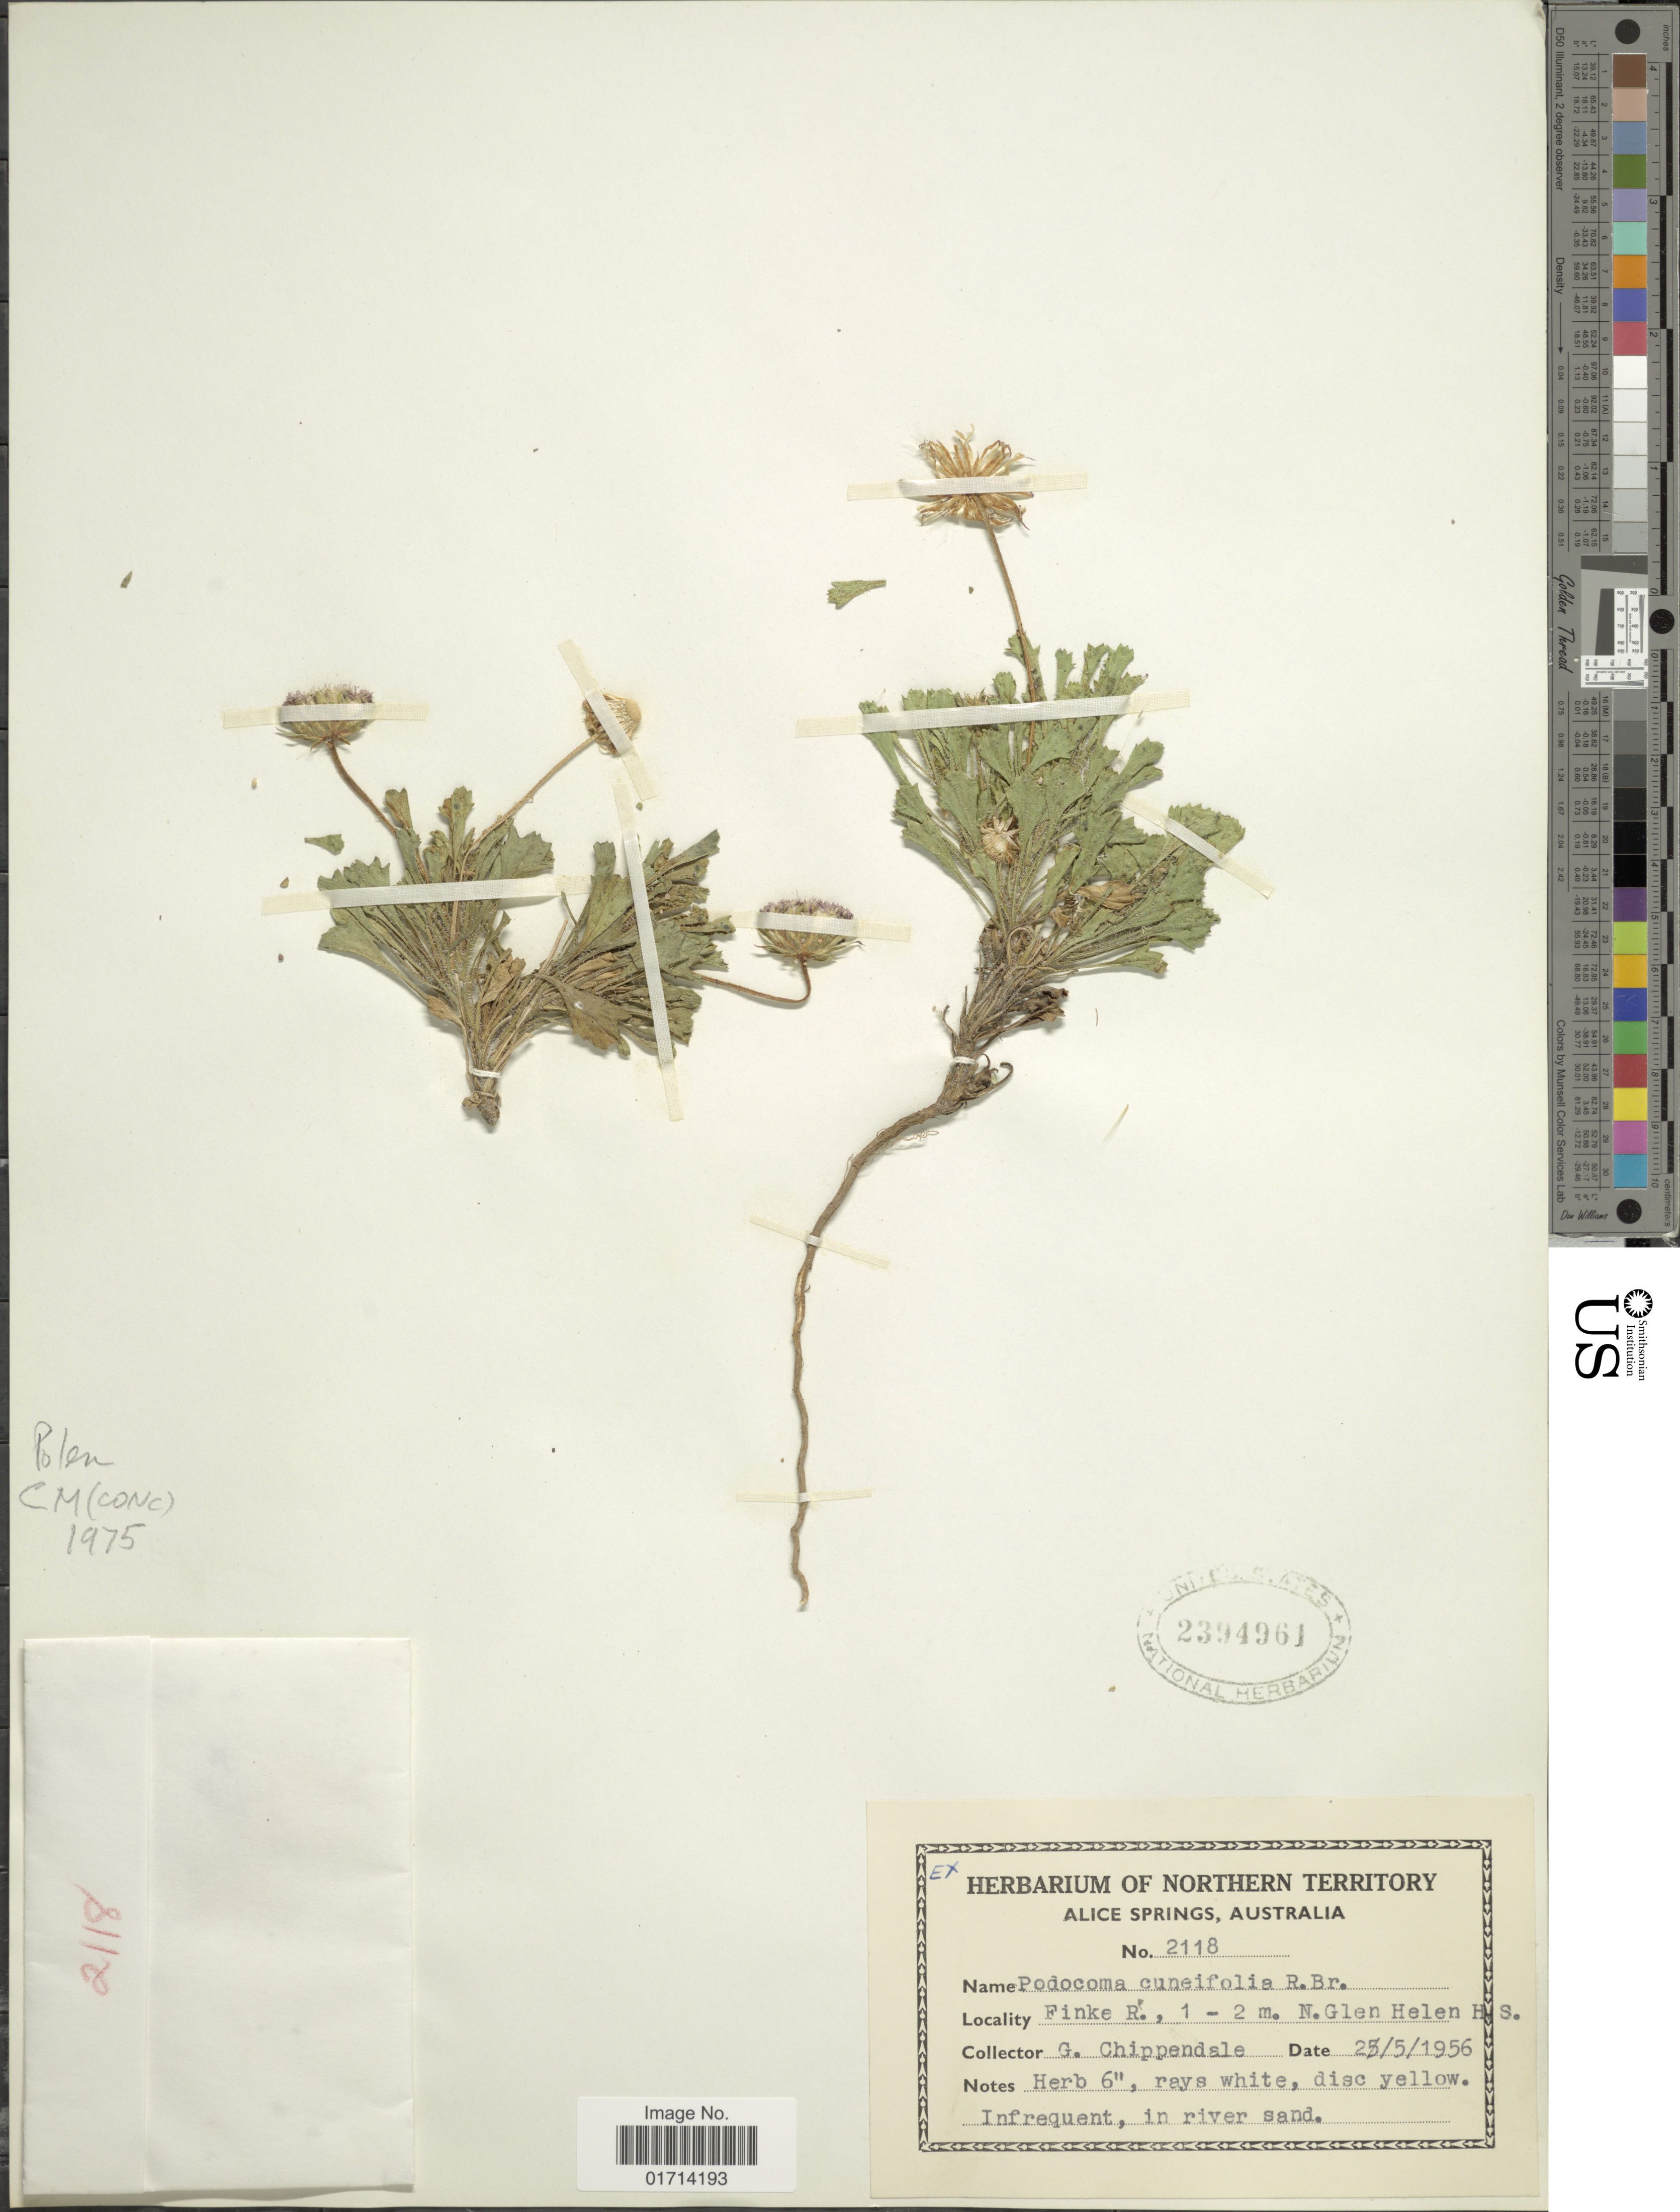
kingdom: Plantae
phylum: Tracheophyta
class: Magnoliopsida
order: Asterales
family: Asteraceae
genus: Podocoma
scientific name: Podocoma cuneifolia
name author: R. Br.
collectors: G. Chippendale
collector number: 2118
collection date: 1956-05-25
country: United States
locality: Finke R., 1-2 m. N. Glen Helen H. S.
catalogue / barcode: US 2394961